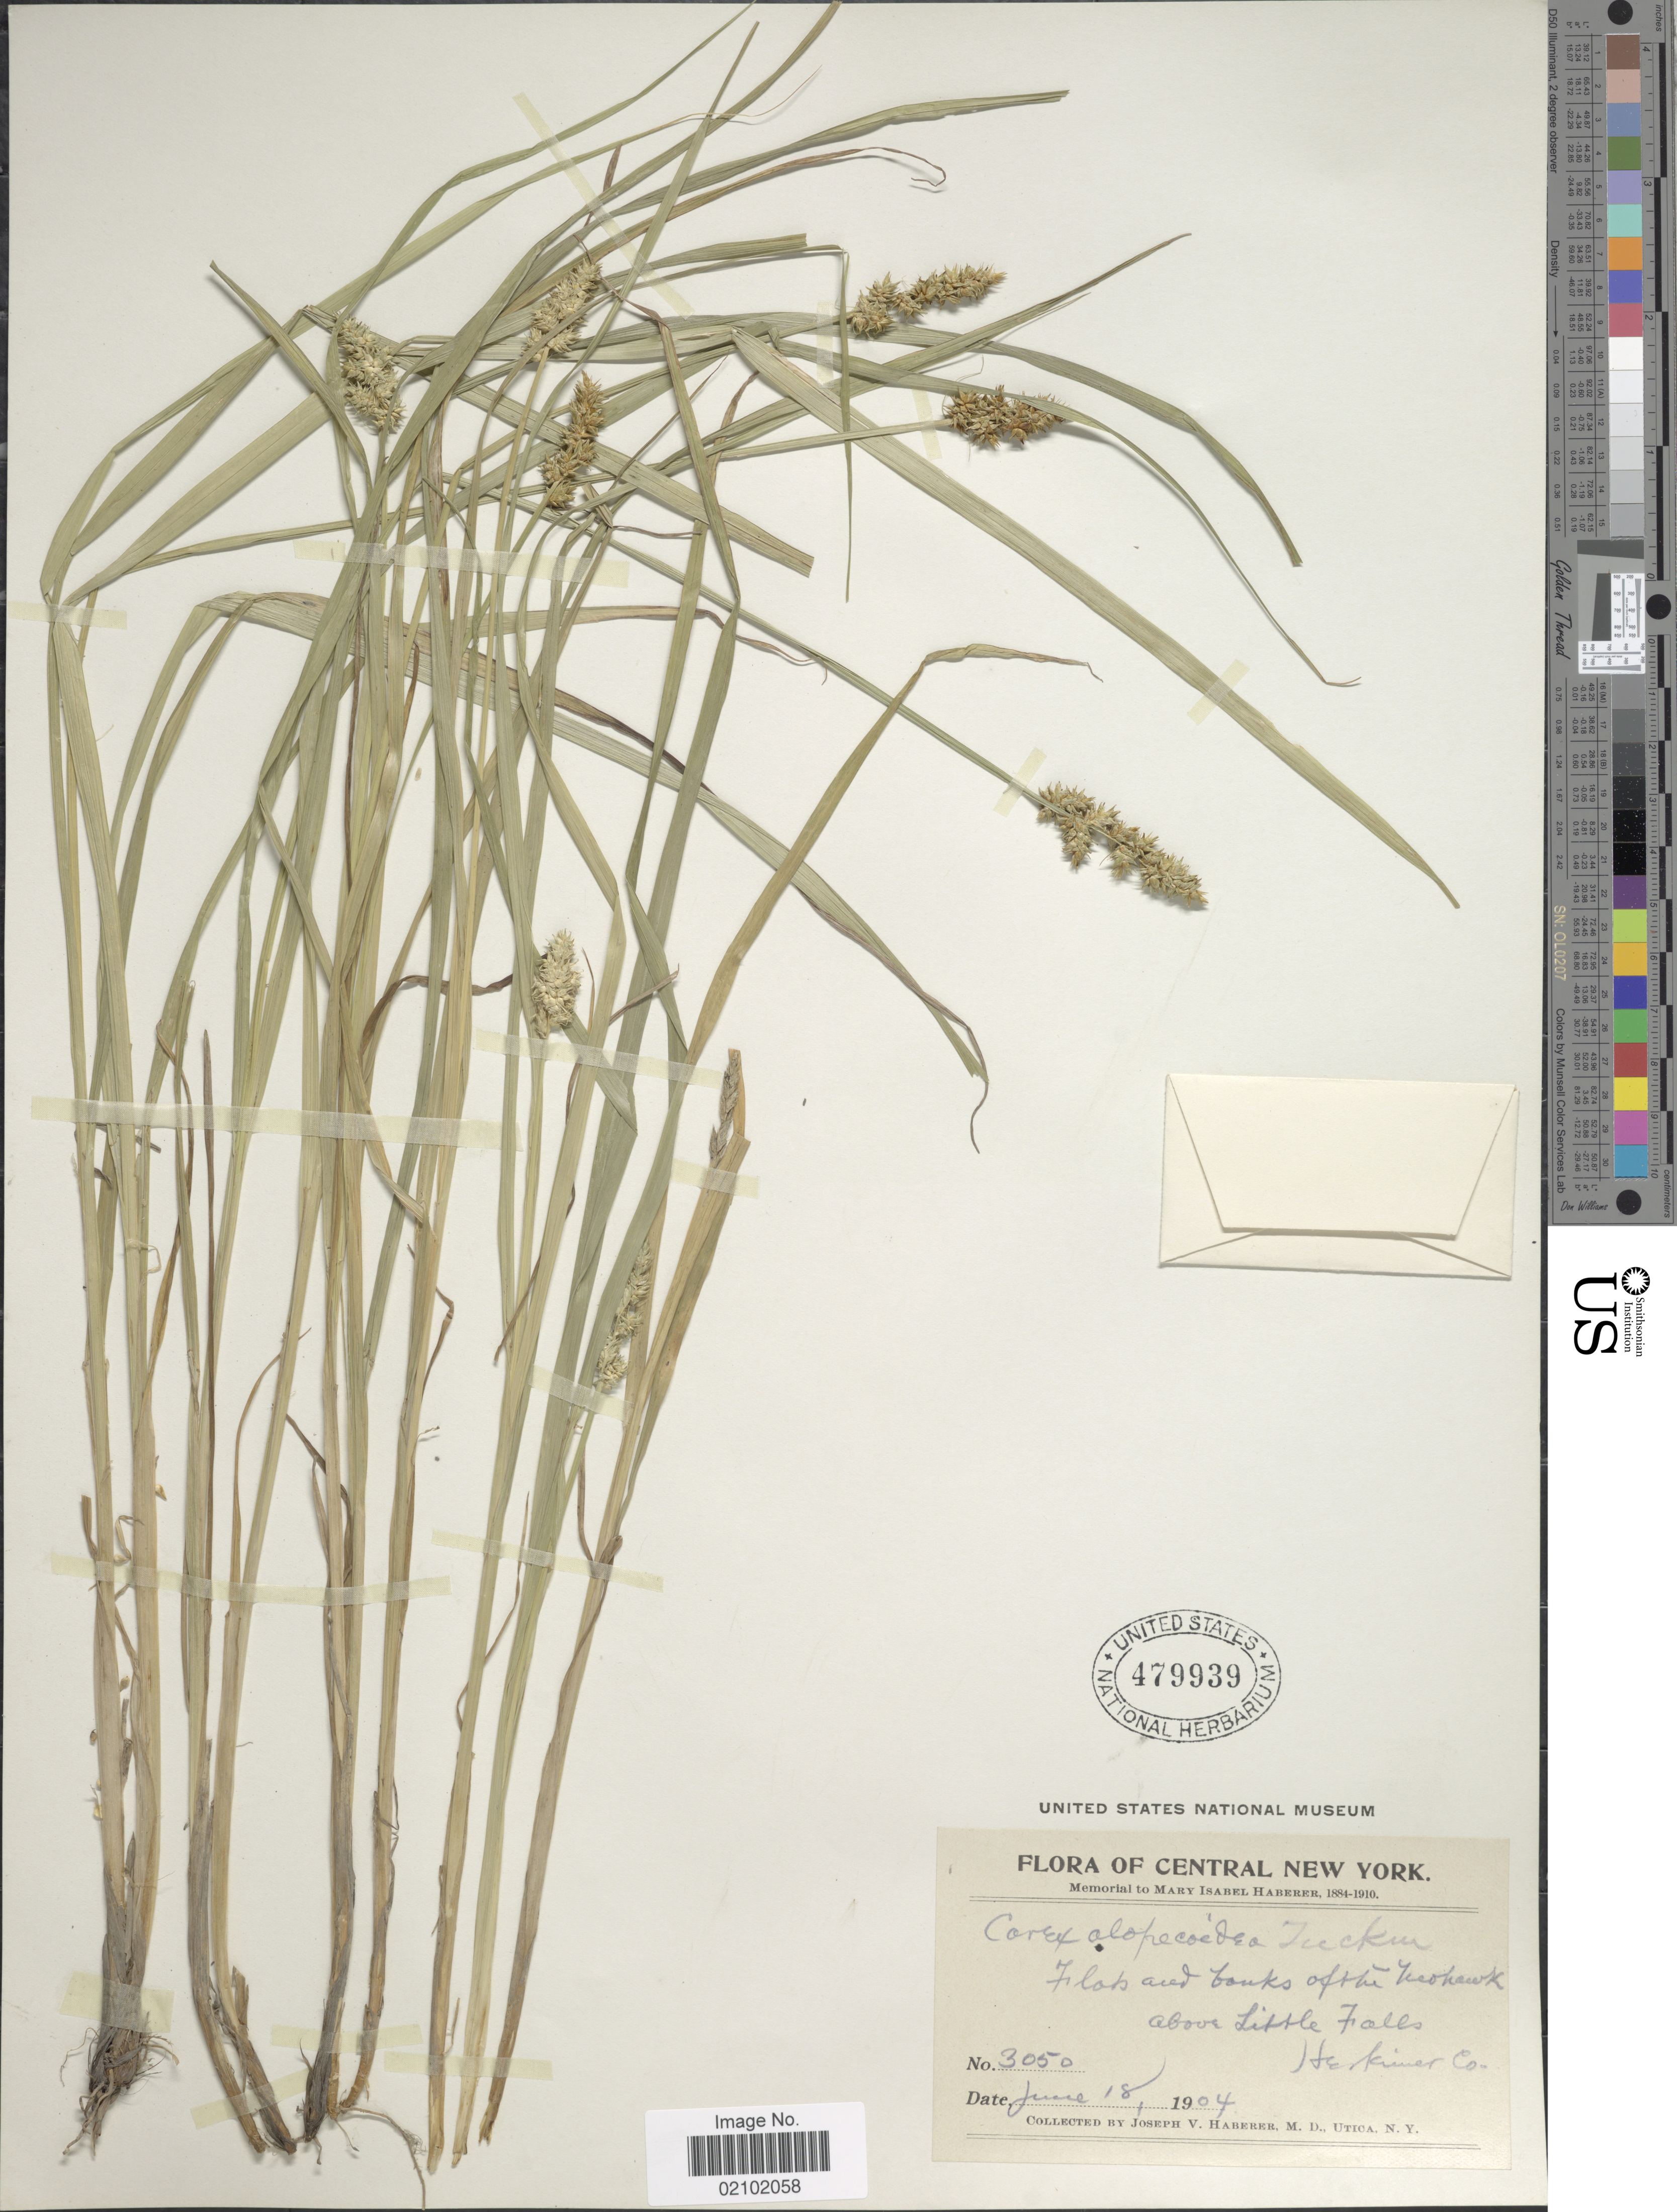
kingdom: Plantae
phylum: Tracheophyta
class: Liliopsida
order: Poales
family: Cyperaceae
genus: Carex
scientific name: Carex alopecoidea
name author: Tuck.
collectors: J. V. Haberer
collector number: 3050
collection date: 1904-06-18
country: United States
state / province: New York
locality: Central New York. banks of the Neohawk above Little Falls. Herkimer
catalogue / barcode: US 479939